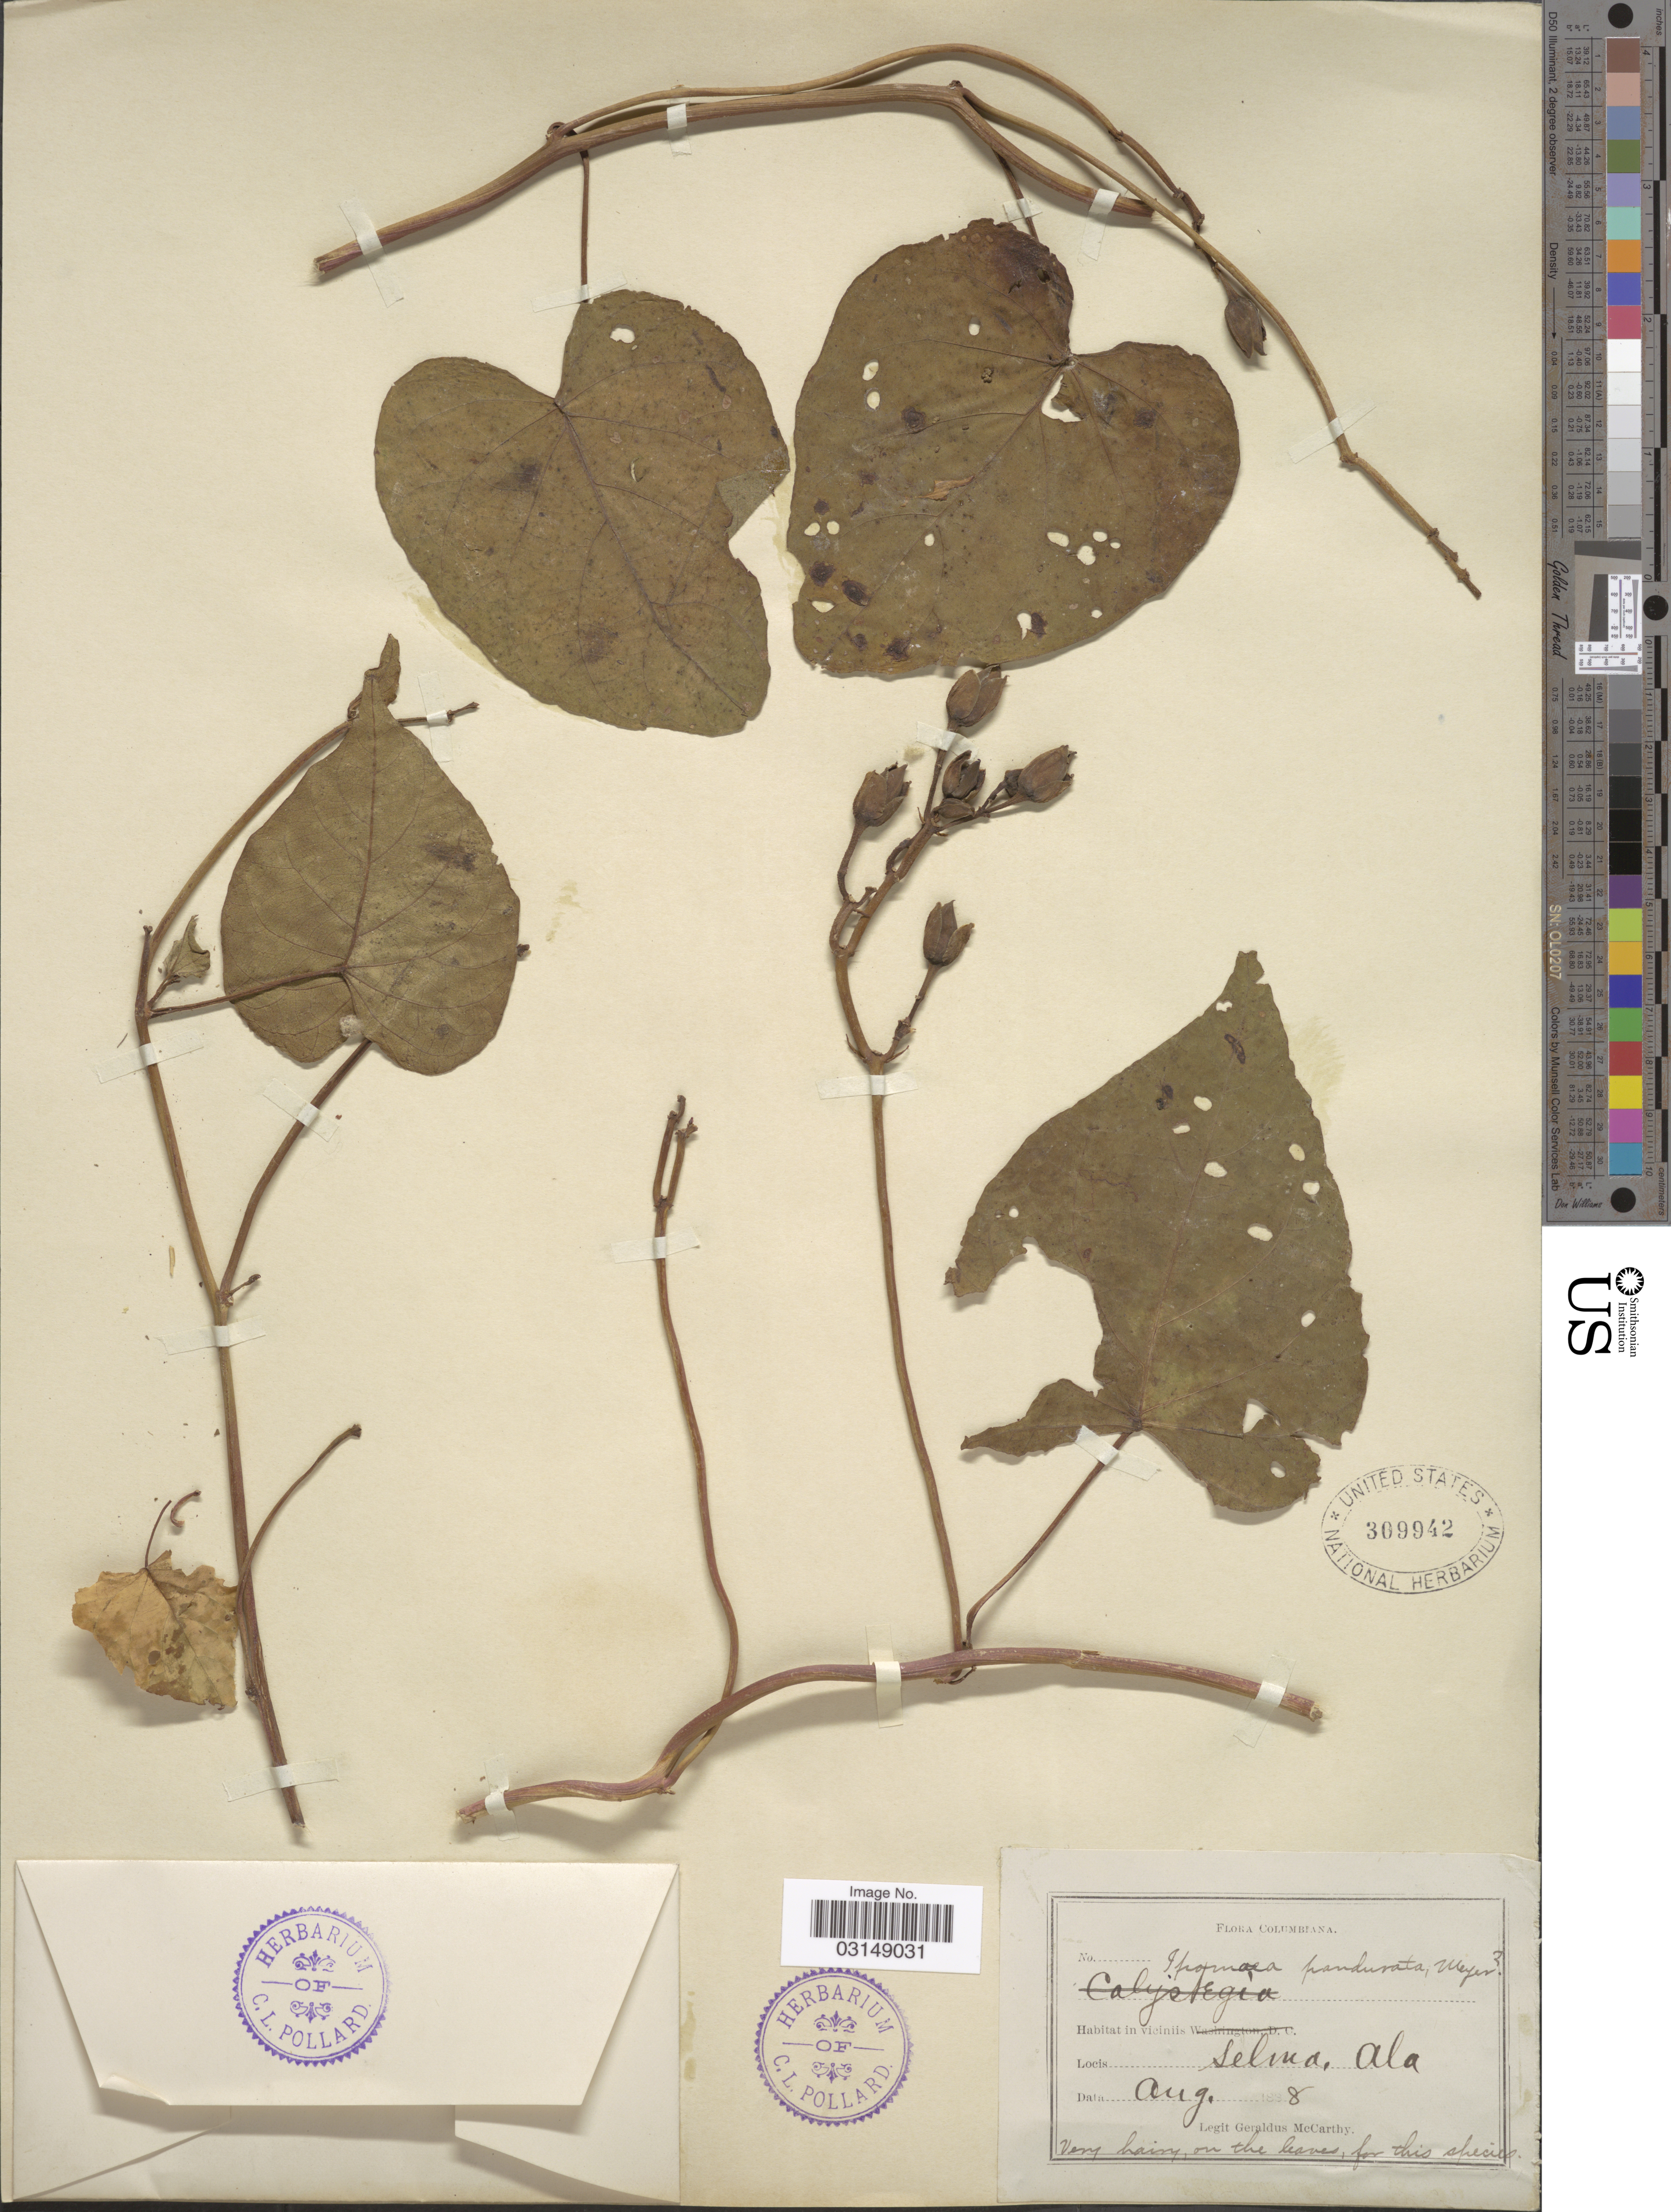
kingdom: Plantae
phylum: Tracheophyta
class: Magnoliopsida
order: Solanales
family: Convolvulaceae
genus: Ipomoea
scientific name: Ipomoea pandurata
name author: (L.) G. Mey.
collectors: M. McCarthy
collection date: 1888-08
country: United States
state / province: Alabama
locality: Columbiana [unsure placement]. Selma.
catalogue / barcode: US 309942